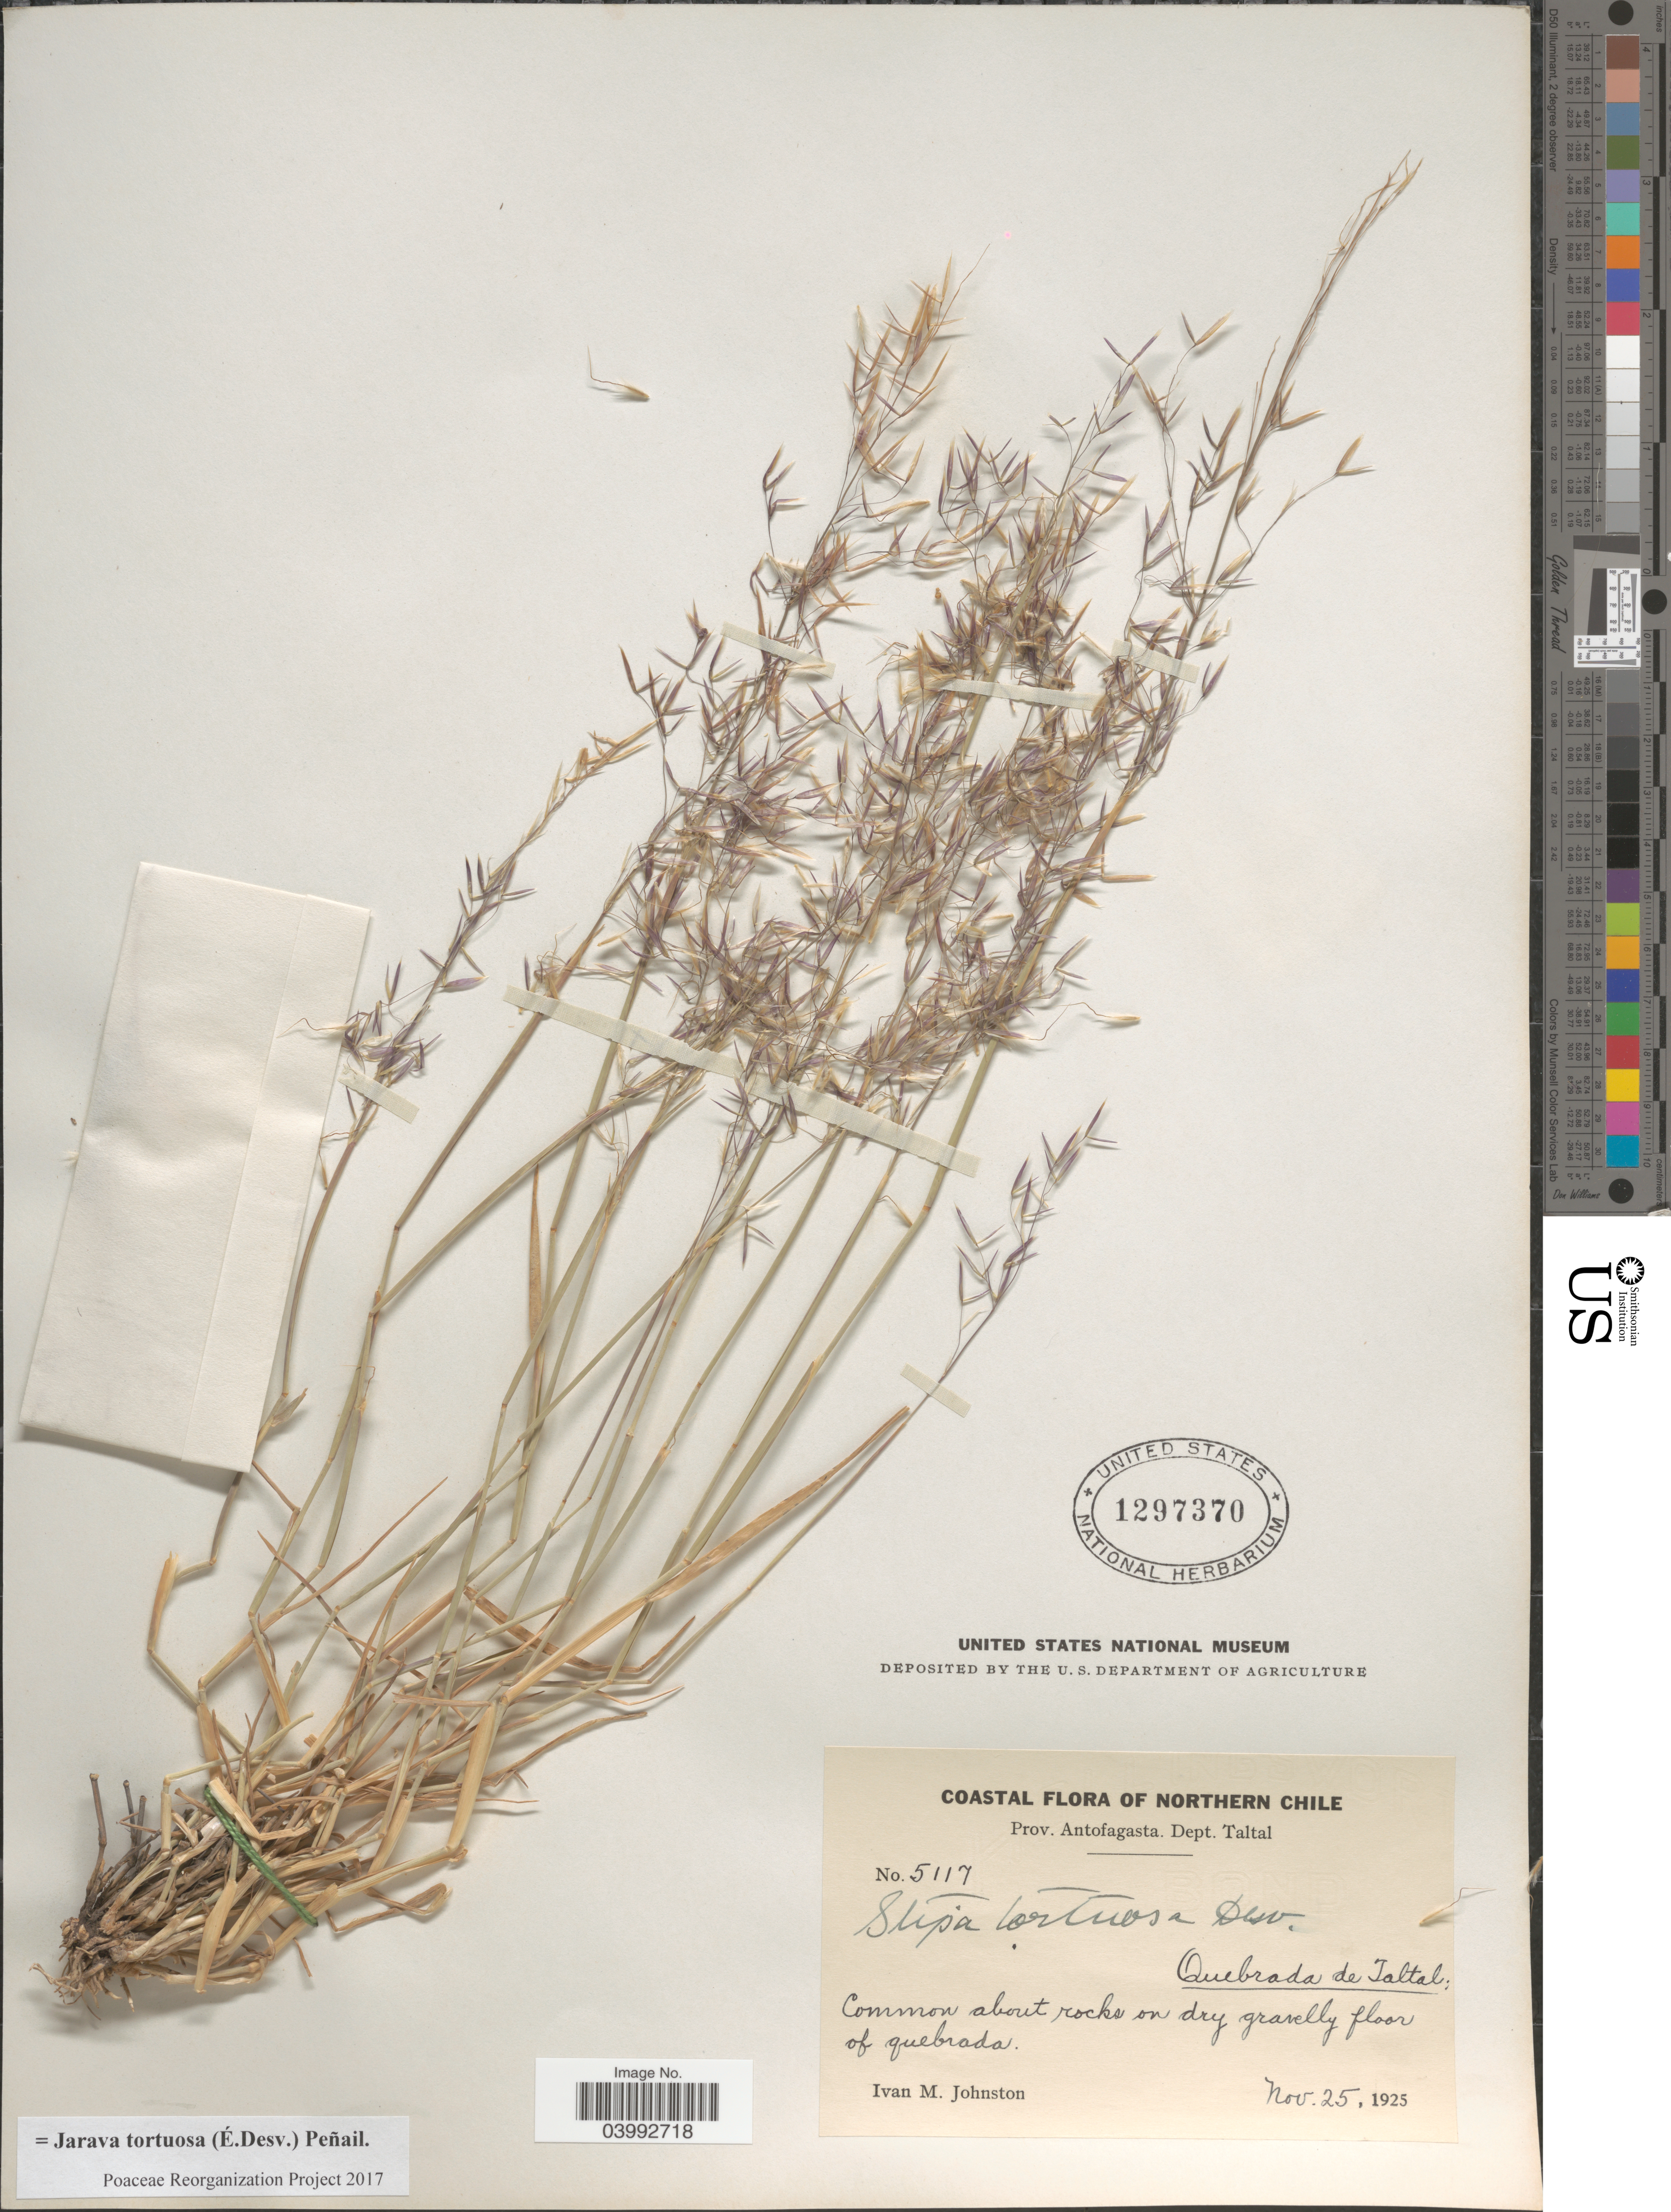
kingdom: Plantae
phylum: Tracheophyta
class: Liliopsida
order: Poales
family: Poaceae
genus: Jarava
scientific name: Jarava tortuosa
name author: (É. Desv.) Peñail.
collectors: I.M. Johnston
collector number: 5117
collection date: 1925-11-25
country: Chile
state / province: Antofagasta (II)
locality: Coastal of Northern Chile. Dept. Taltal. Quebrada de Taltal: About rocks on dry gravelly floor of quebrada.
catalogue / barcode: US 1297370